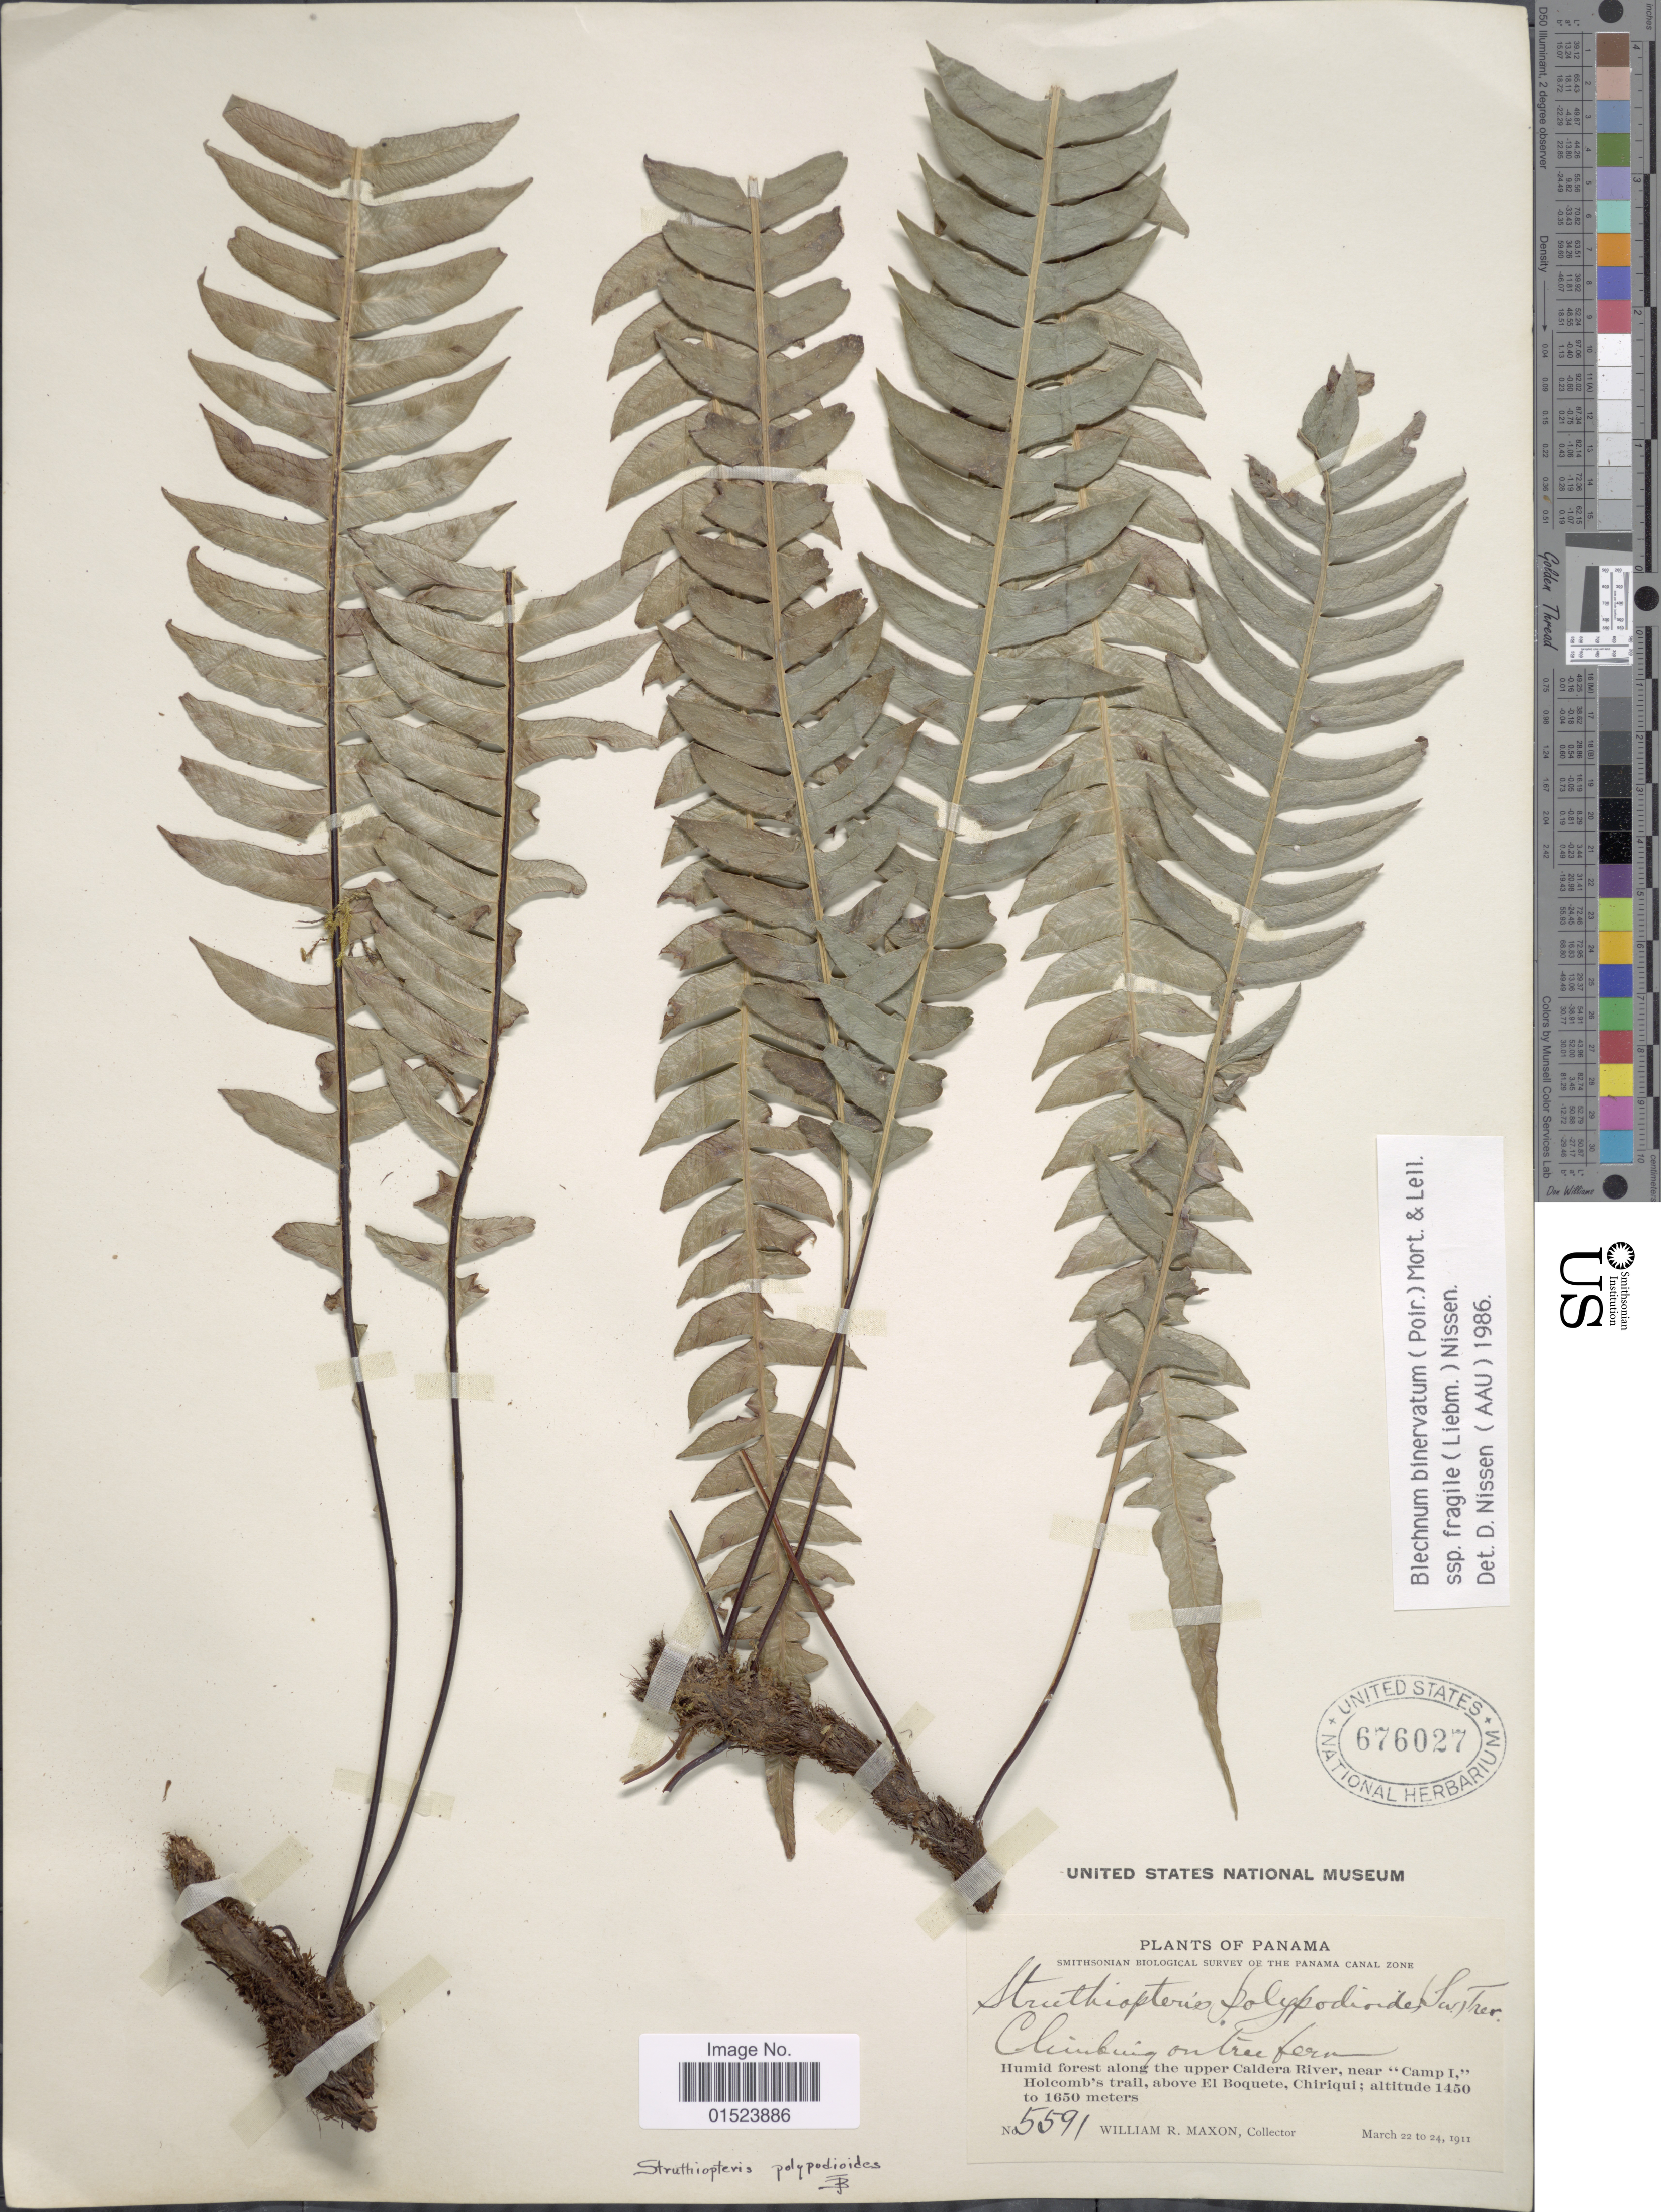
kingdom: Plantae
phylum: Tracheophyta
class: Polypodiopsida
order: Polypodiales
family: Blechnaceae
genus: Blechnum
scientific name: Blechnum fragile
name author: (Liebm.) C.V. Morton & Lellinger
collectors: W. R. Maxon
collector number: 5591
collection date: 1911-03-22/1911-03-24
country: Panama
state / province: Chiriqui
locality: Humid forest along the upper Caldera River, near "Camp I," Holcomb's trail, above El Boquete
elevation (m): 1450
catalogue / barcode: US 676027